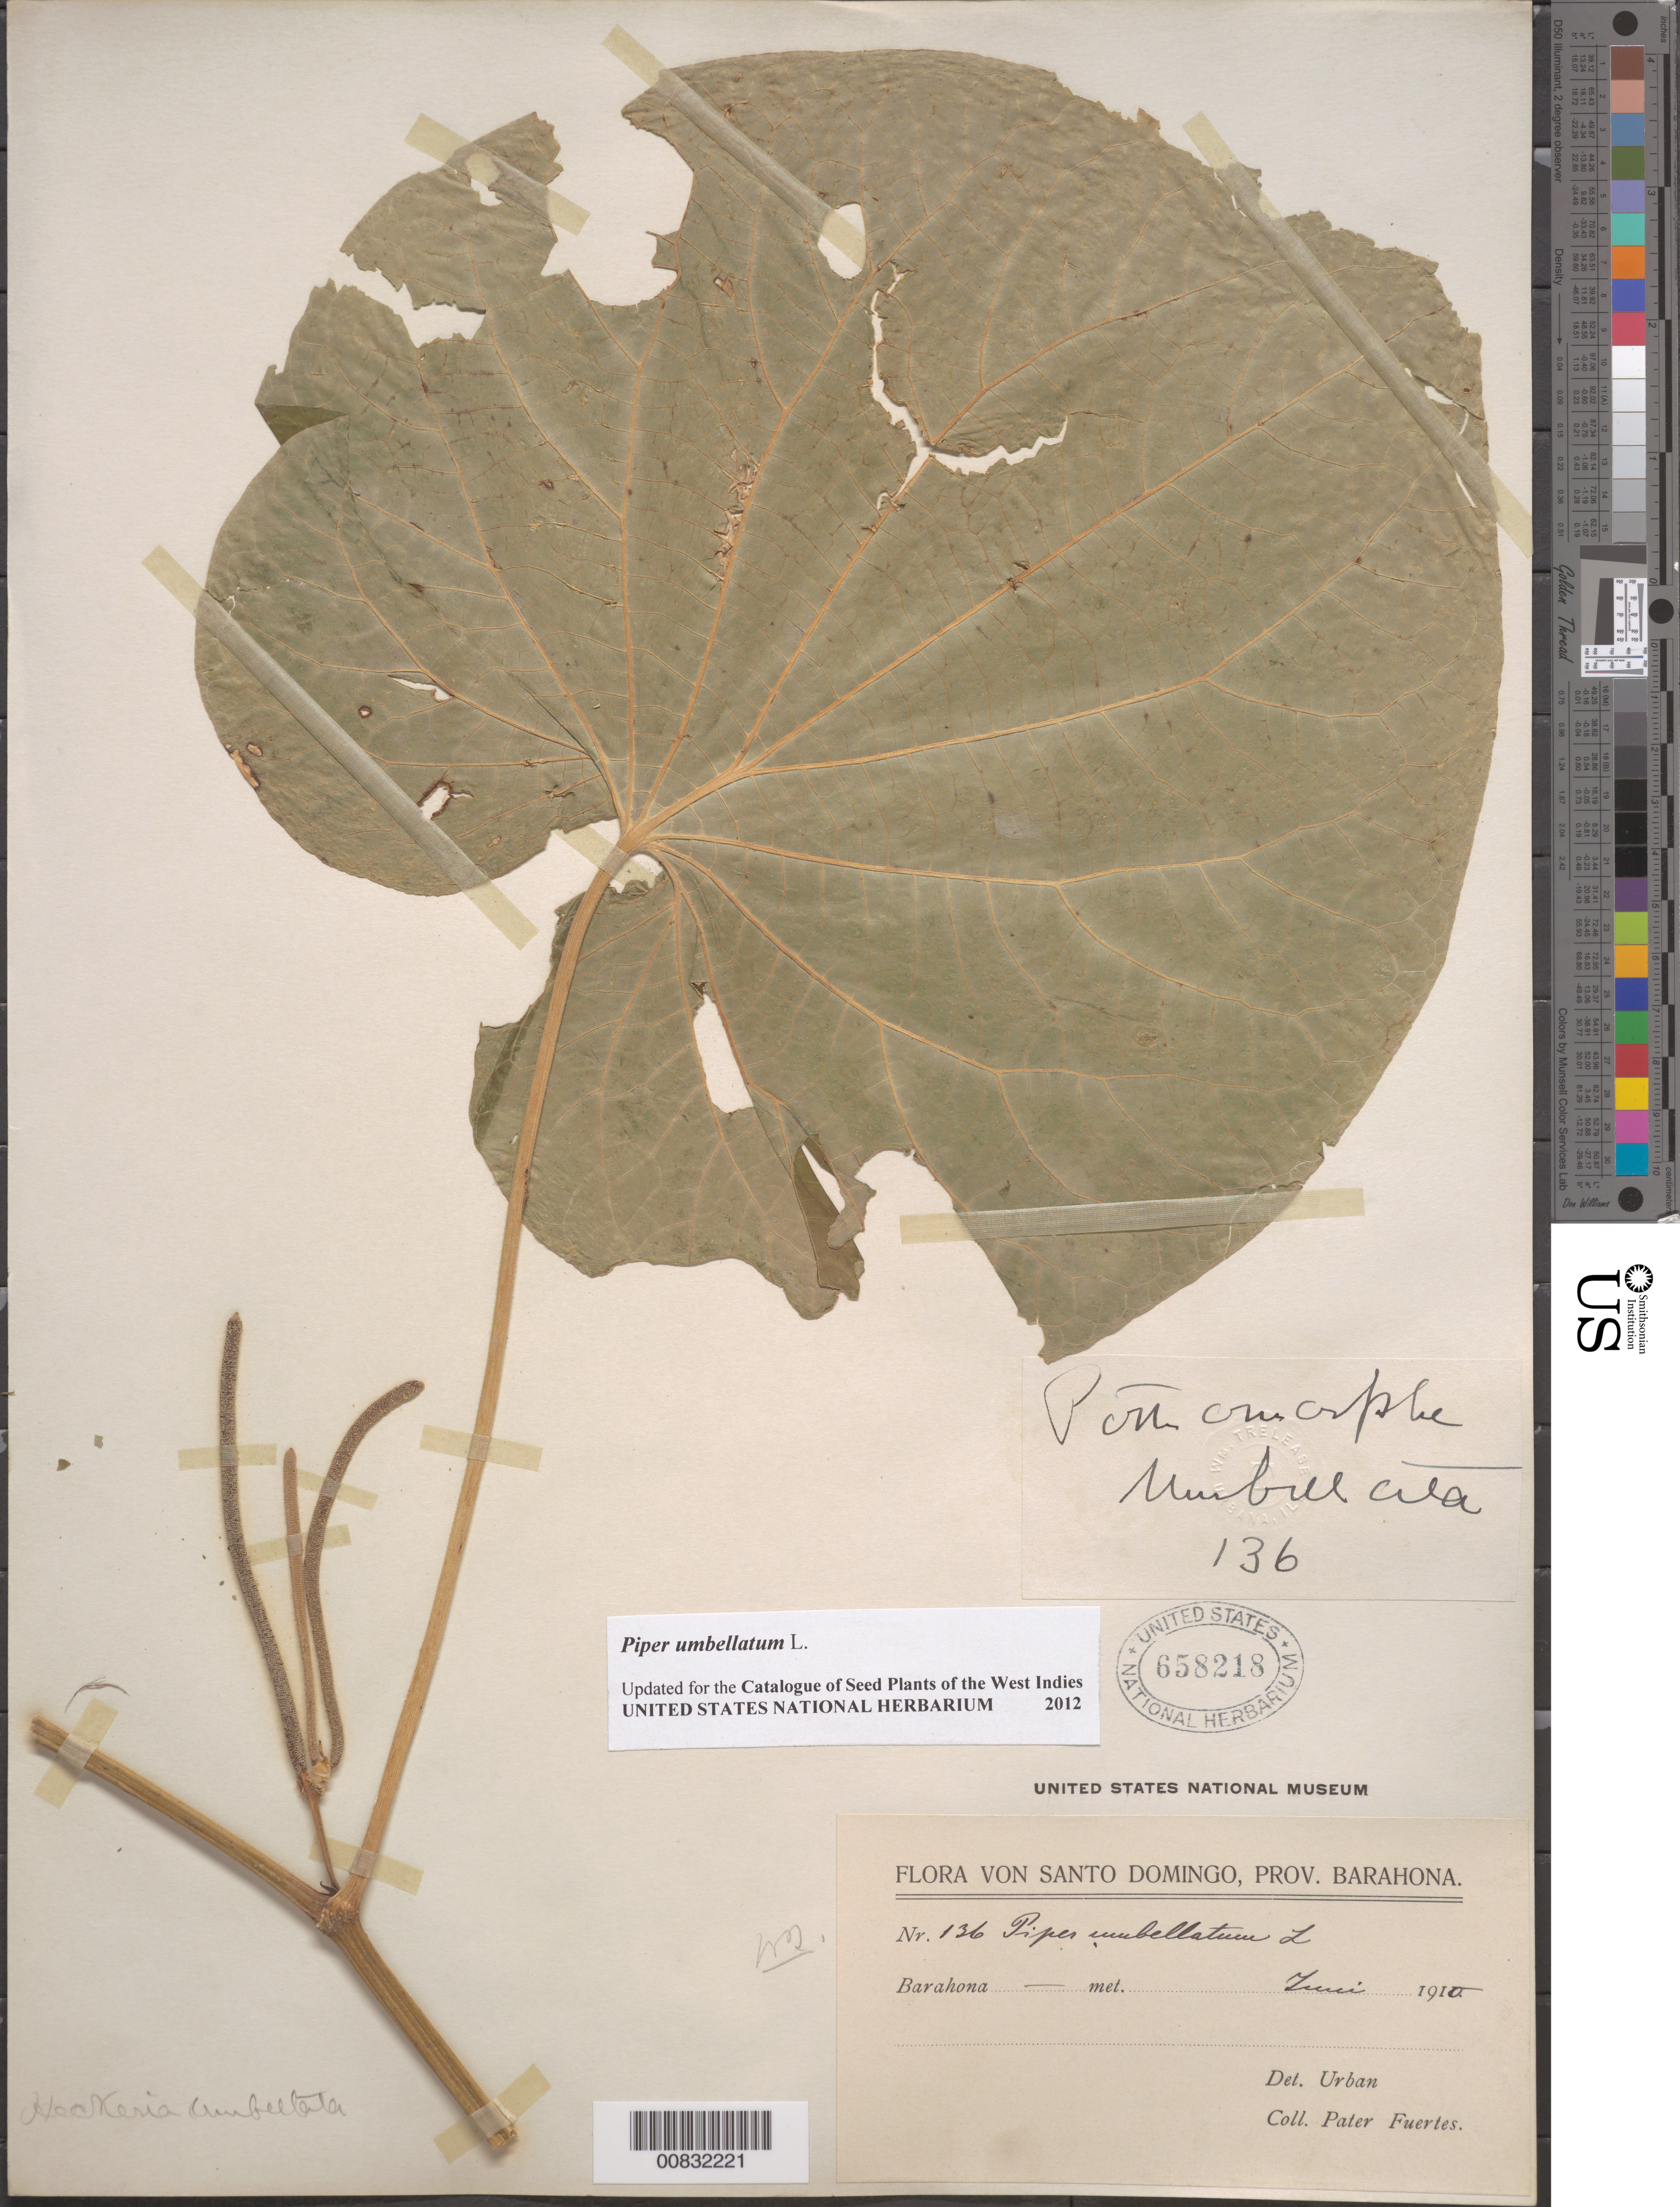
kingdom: Plantae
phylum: Tracheophyta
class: Magnoliopsida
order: Piperales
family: Piperaceae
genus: Piper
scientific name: Piper umbellatum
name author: L.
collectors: M. D. Fuertes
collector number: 136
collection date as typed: Jun 1910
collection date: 1910-06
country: Dominican Republic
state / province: Barahona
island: Hispaniola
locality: Barahona.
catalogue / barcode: US 658218